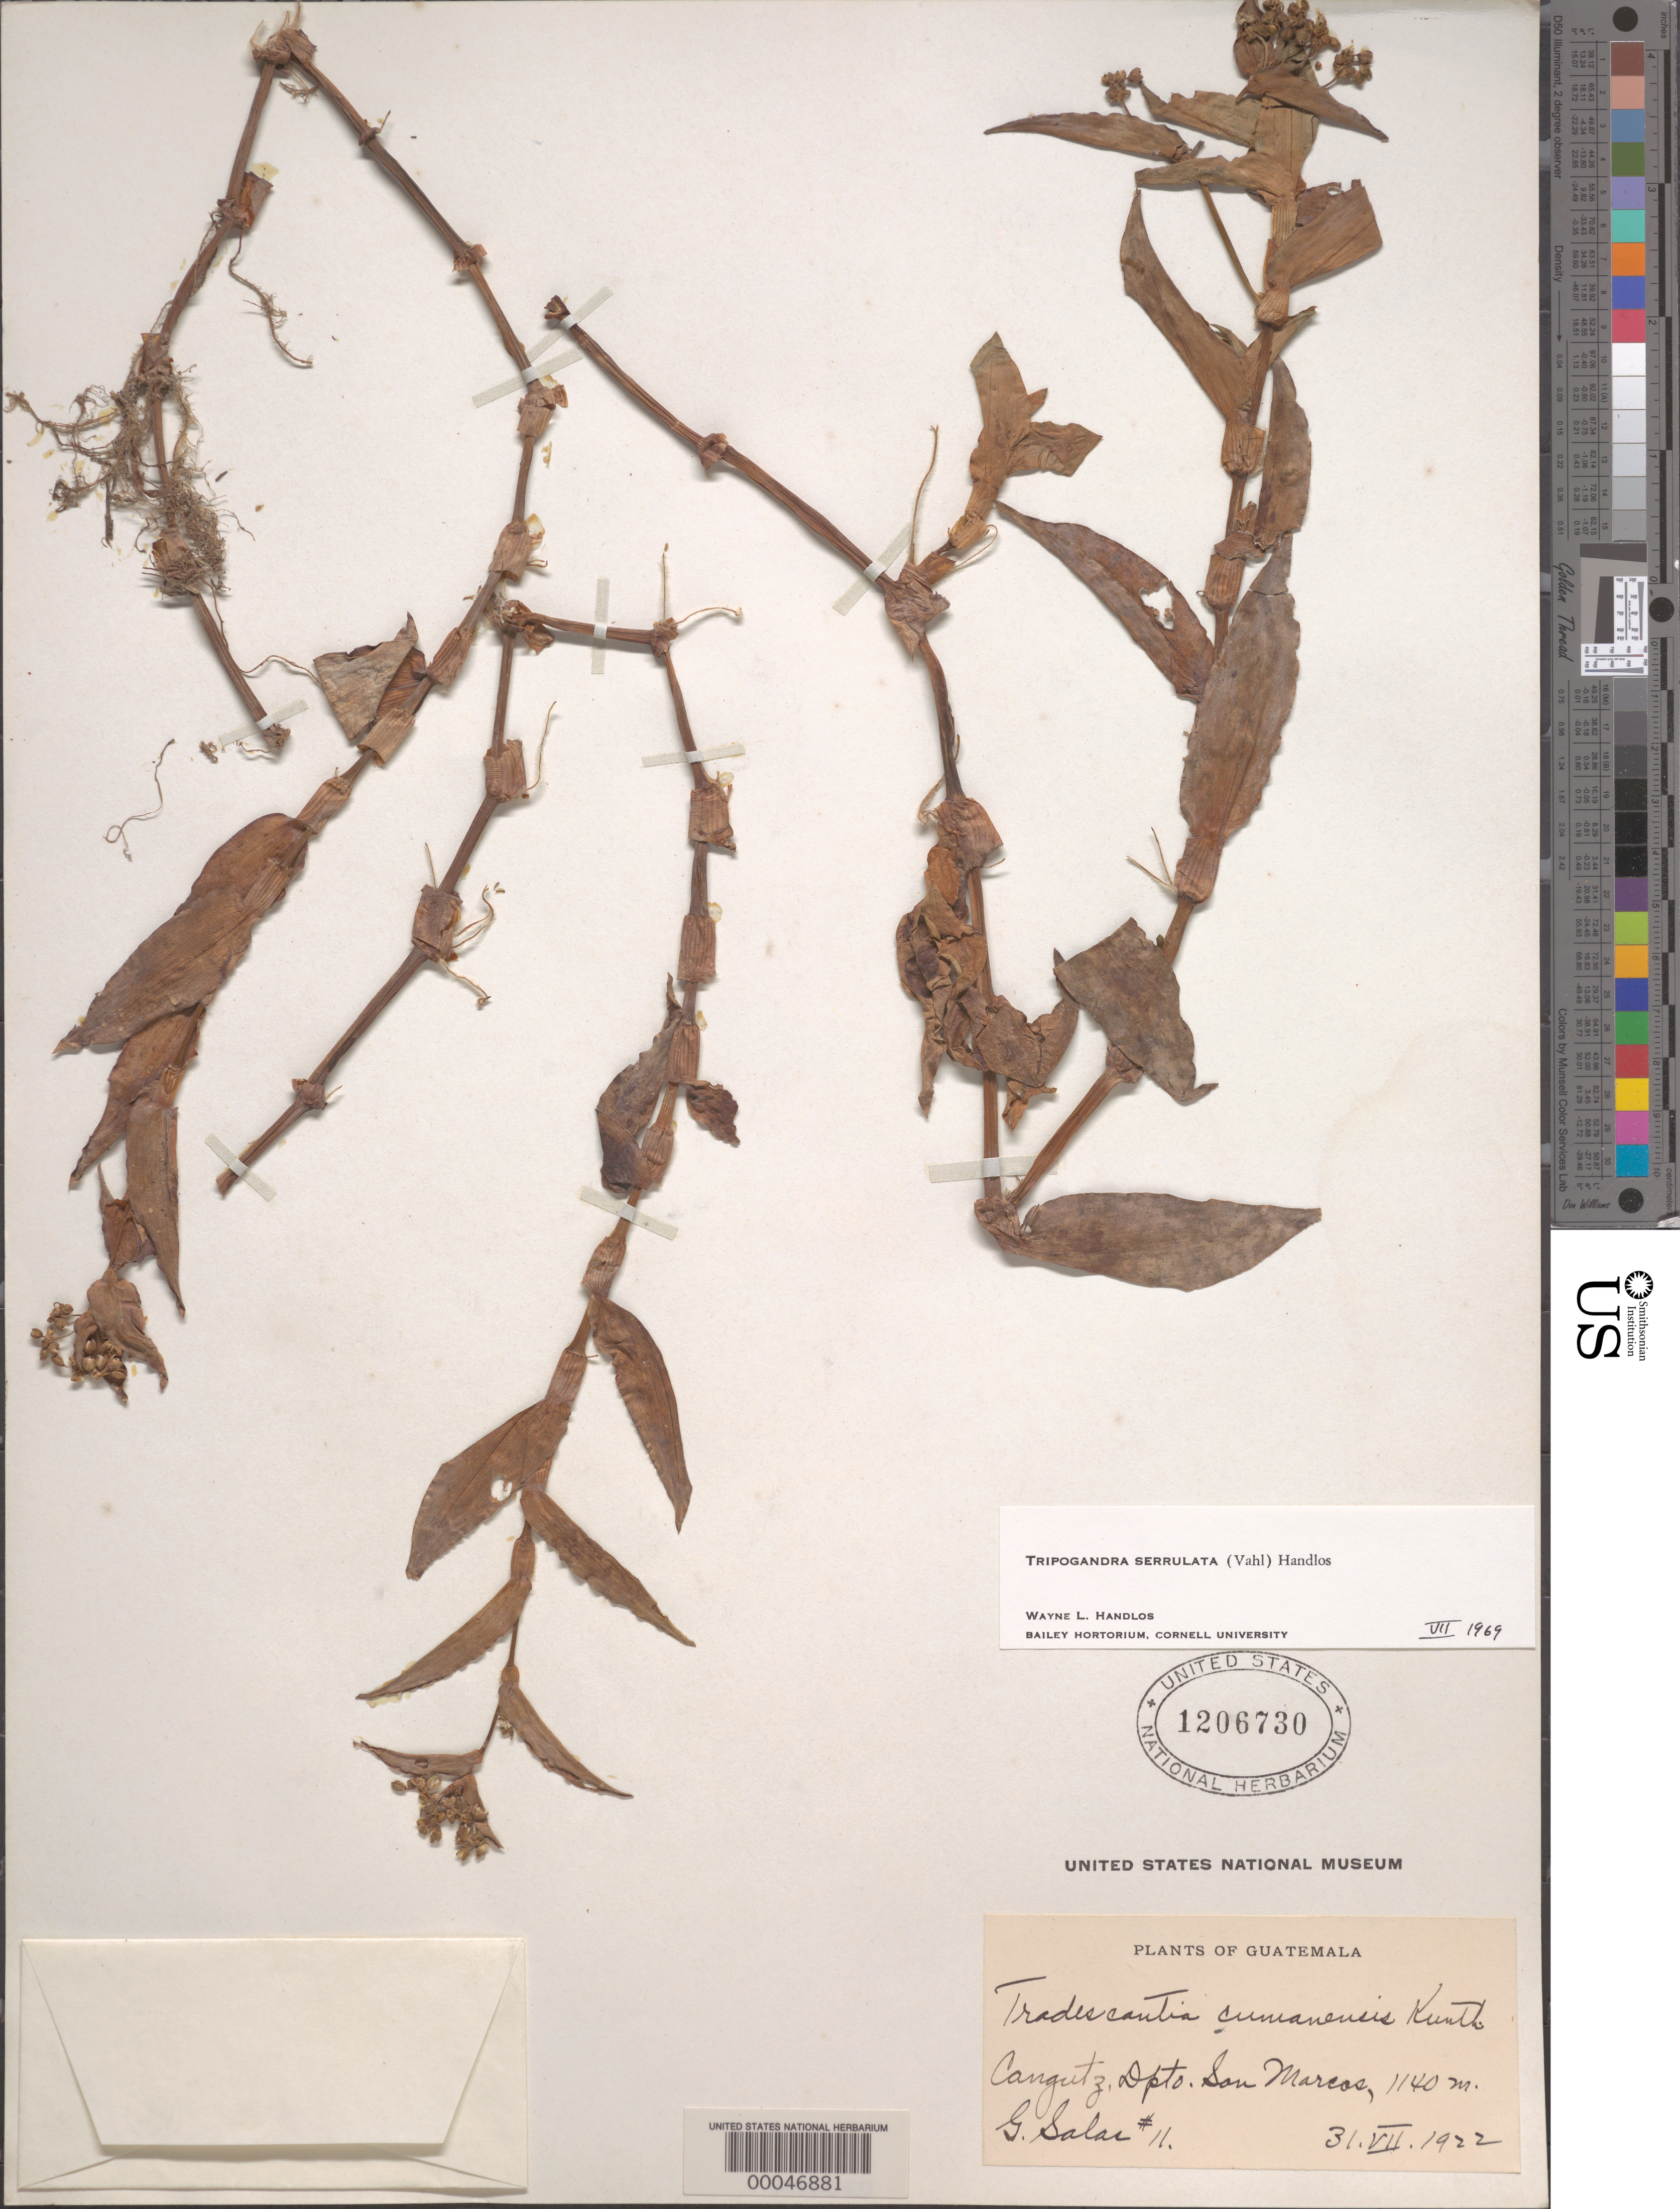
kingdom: Plantae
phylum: Tracheophyta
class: Liliopsida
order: Commelinales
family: Commelinaceae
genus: Tripogandra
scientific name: Tripogandra serrulata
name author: (Vahl) Handlos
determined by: Handlos, W. L.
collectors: G. Salas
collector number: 11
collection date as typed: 31 Jul 1922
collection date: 1922-07-31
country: Guatemala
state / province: San Marcos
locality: Cangutz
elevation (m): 1140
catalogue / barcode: US 1206730